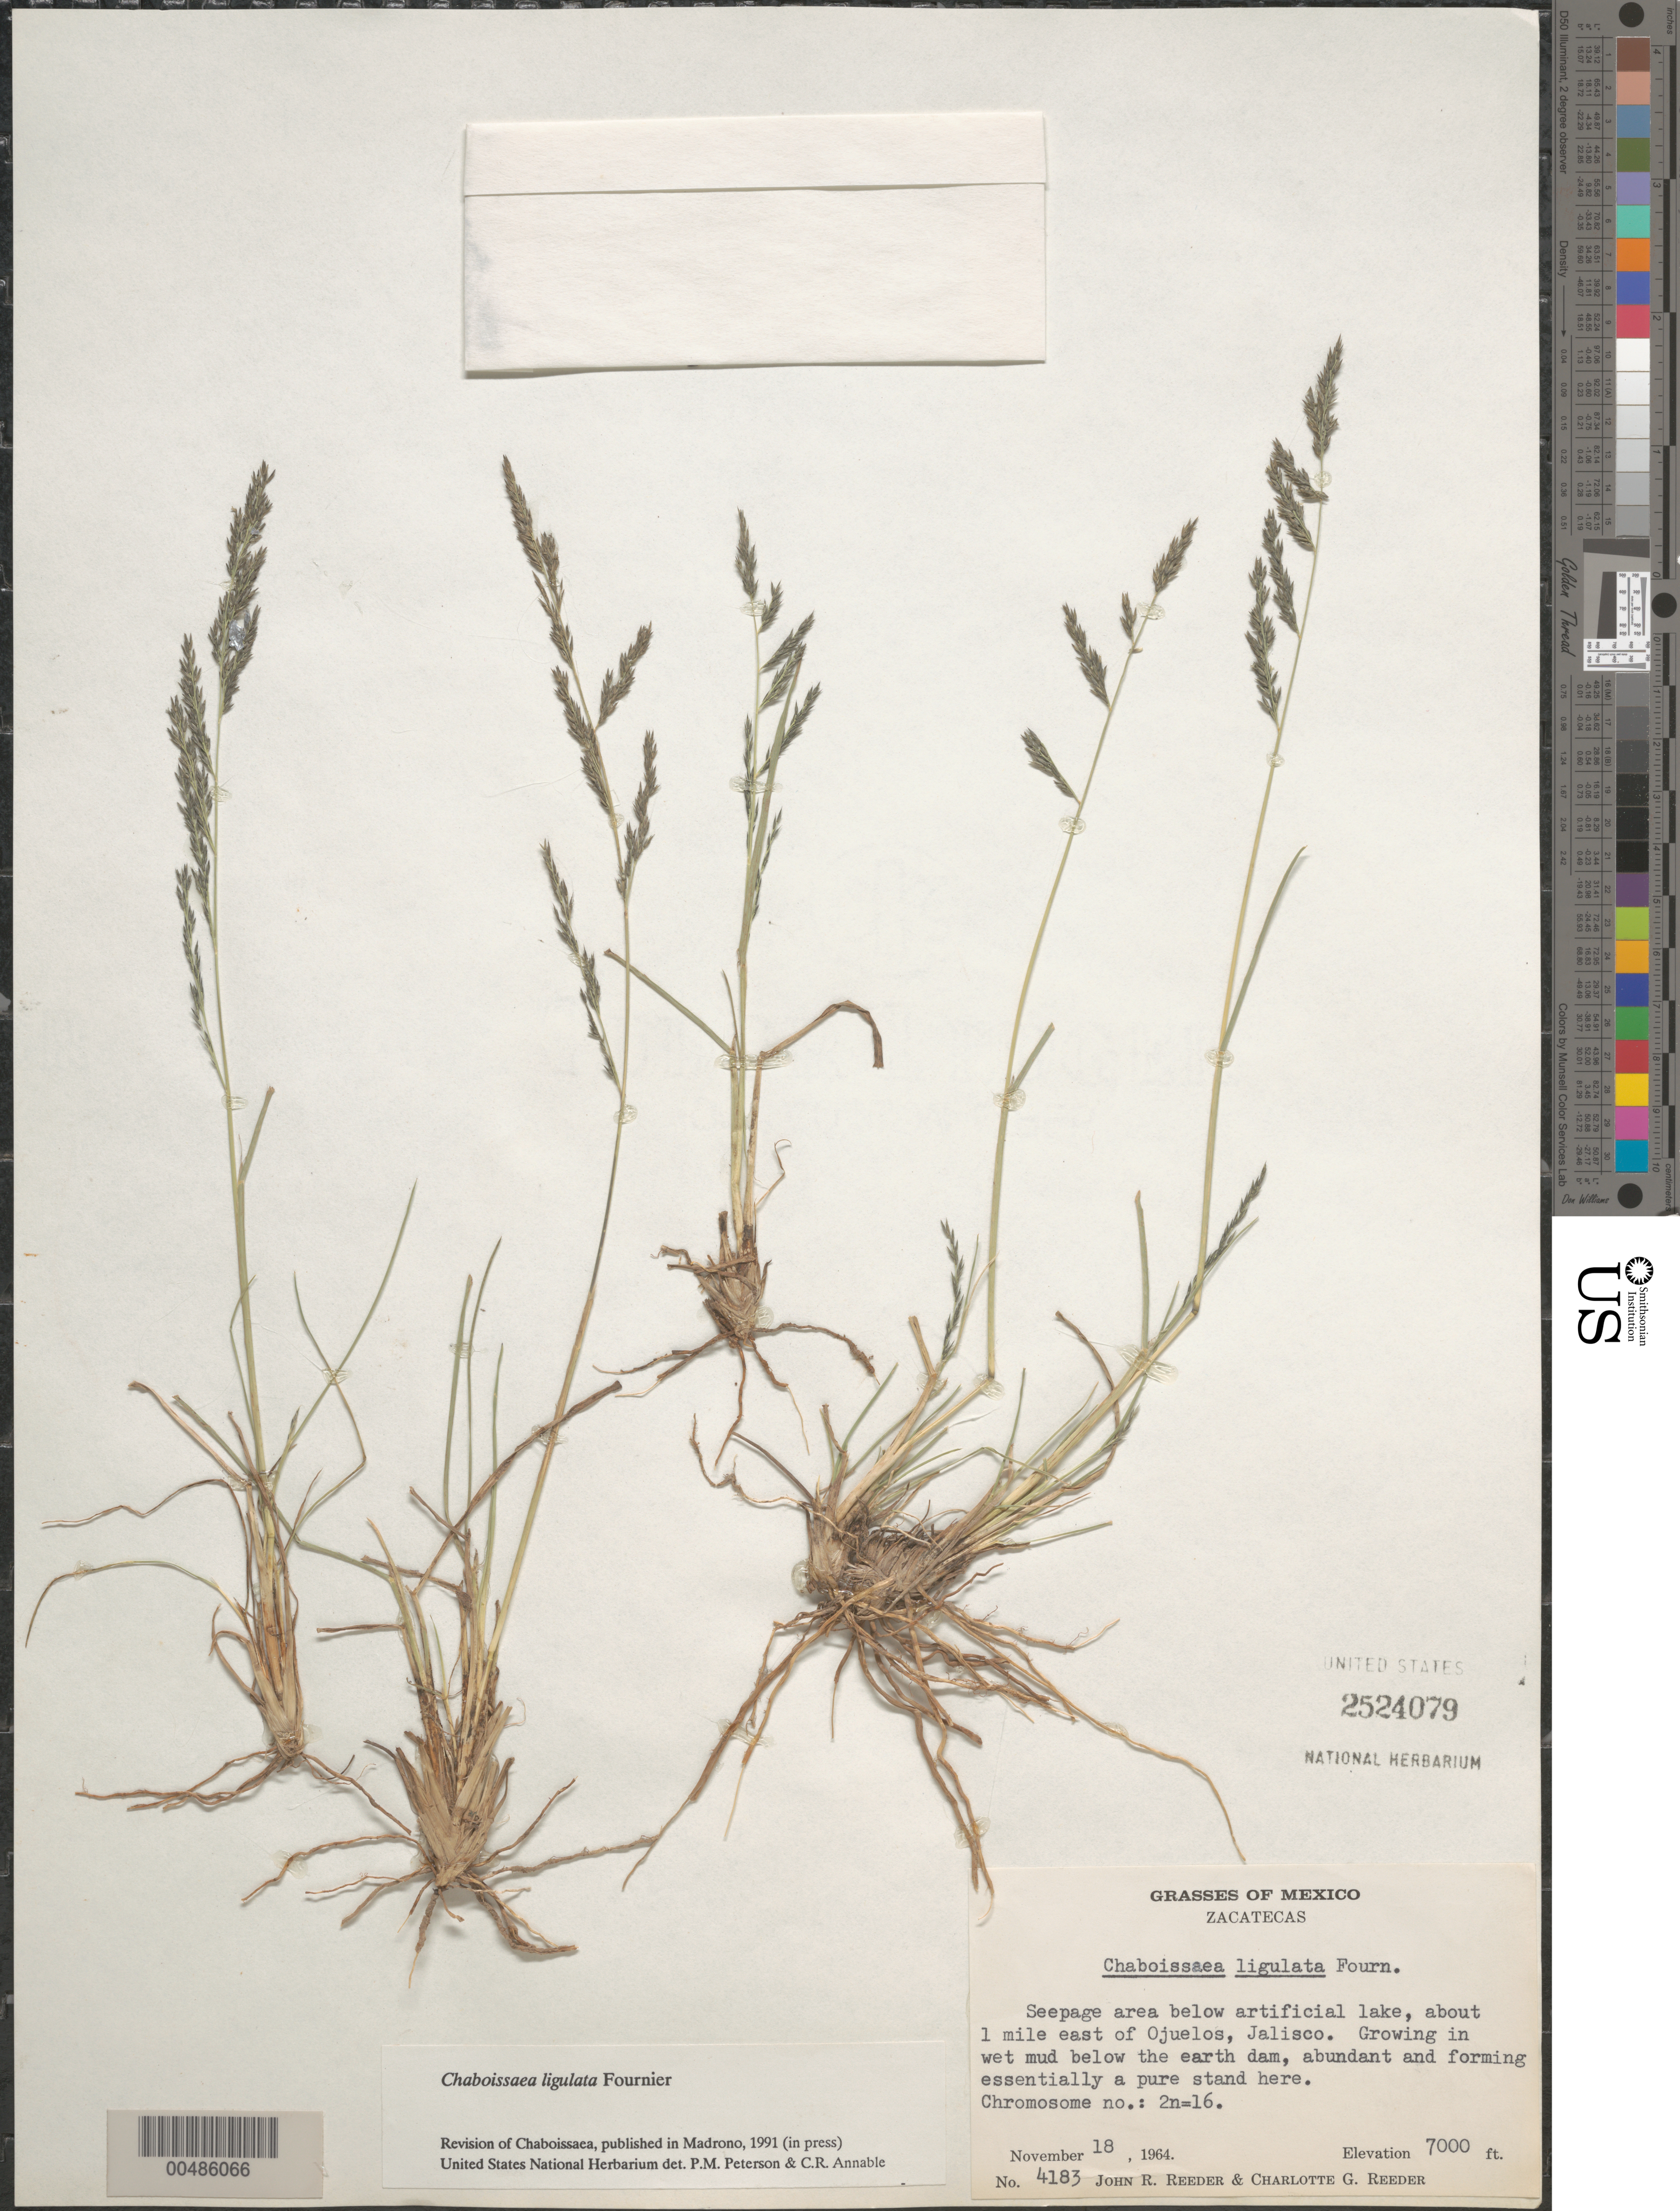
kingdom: Plantae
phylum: Tracheophyta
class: Liliopsida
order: Poales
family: Poaceae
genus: Chaboissaea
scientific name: Chaboissaea ligulata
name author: E. Fourn.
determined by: Peterson, P. M.; Annable, C. R.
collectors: J. R. Reeder & C. G. Reeder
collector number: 4183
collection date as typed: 18 Nov 1964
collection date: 1964-11-18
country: Mexico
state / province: Zacatecas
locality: About 1 mi E of Ojuelos, Jalisco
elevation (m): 2134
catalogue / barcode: US 2524079